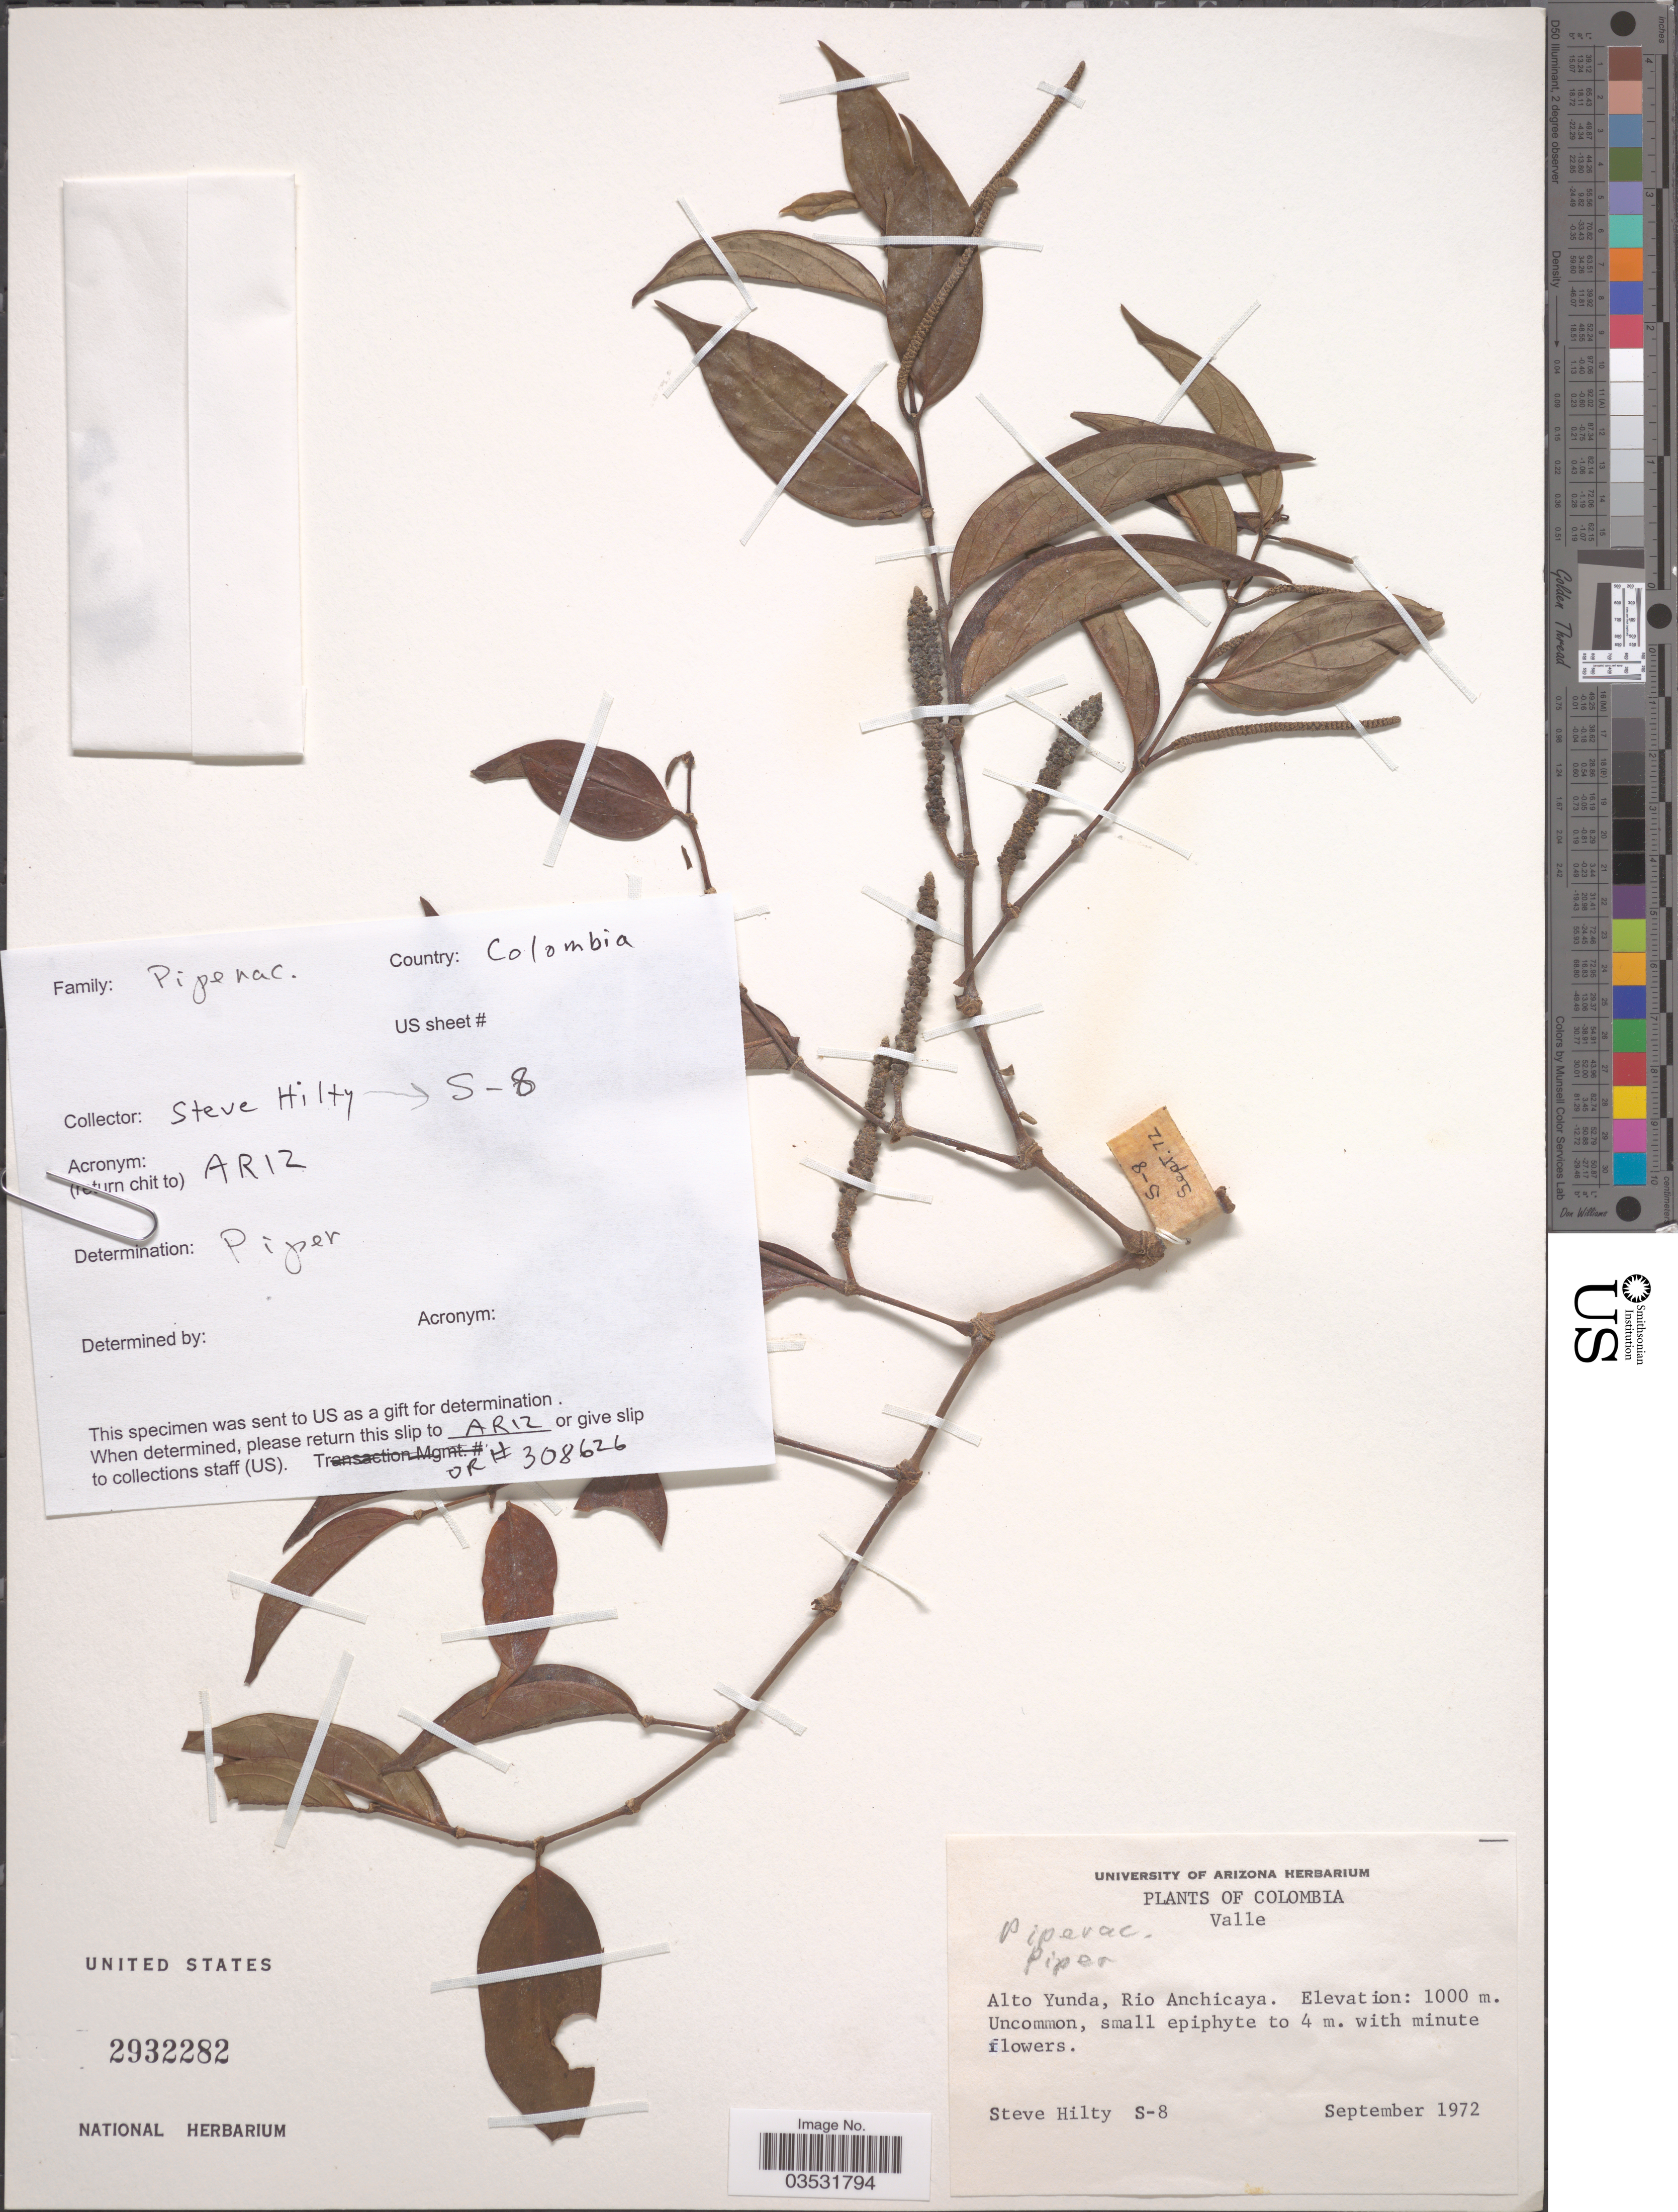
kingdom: Plantae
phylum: Tracheophyta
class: Magnoliopsida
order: Piperales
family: Piperaceae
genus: Piper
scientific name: Piper sp.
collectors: S. Hilty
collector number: S-8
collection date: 1972-09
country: Colombia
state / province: Valle del Cauca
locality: Valle. Alto Yunda, Rio Anchicaya.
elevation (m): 1000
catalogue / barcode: US 2932282